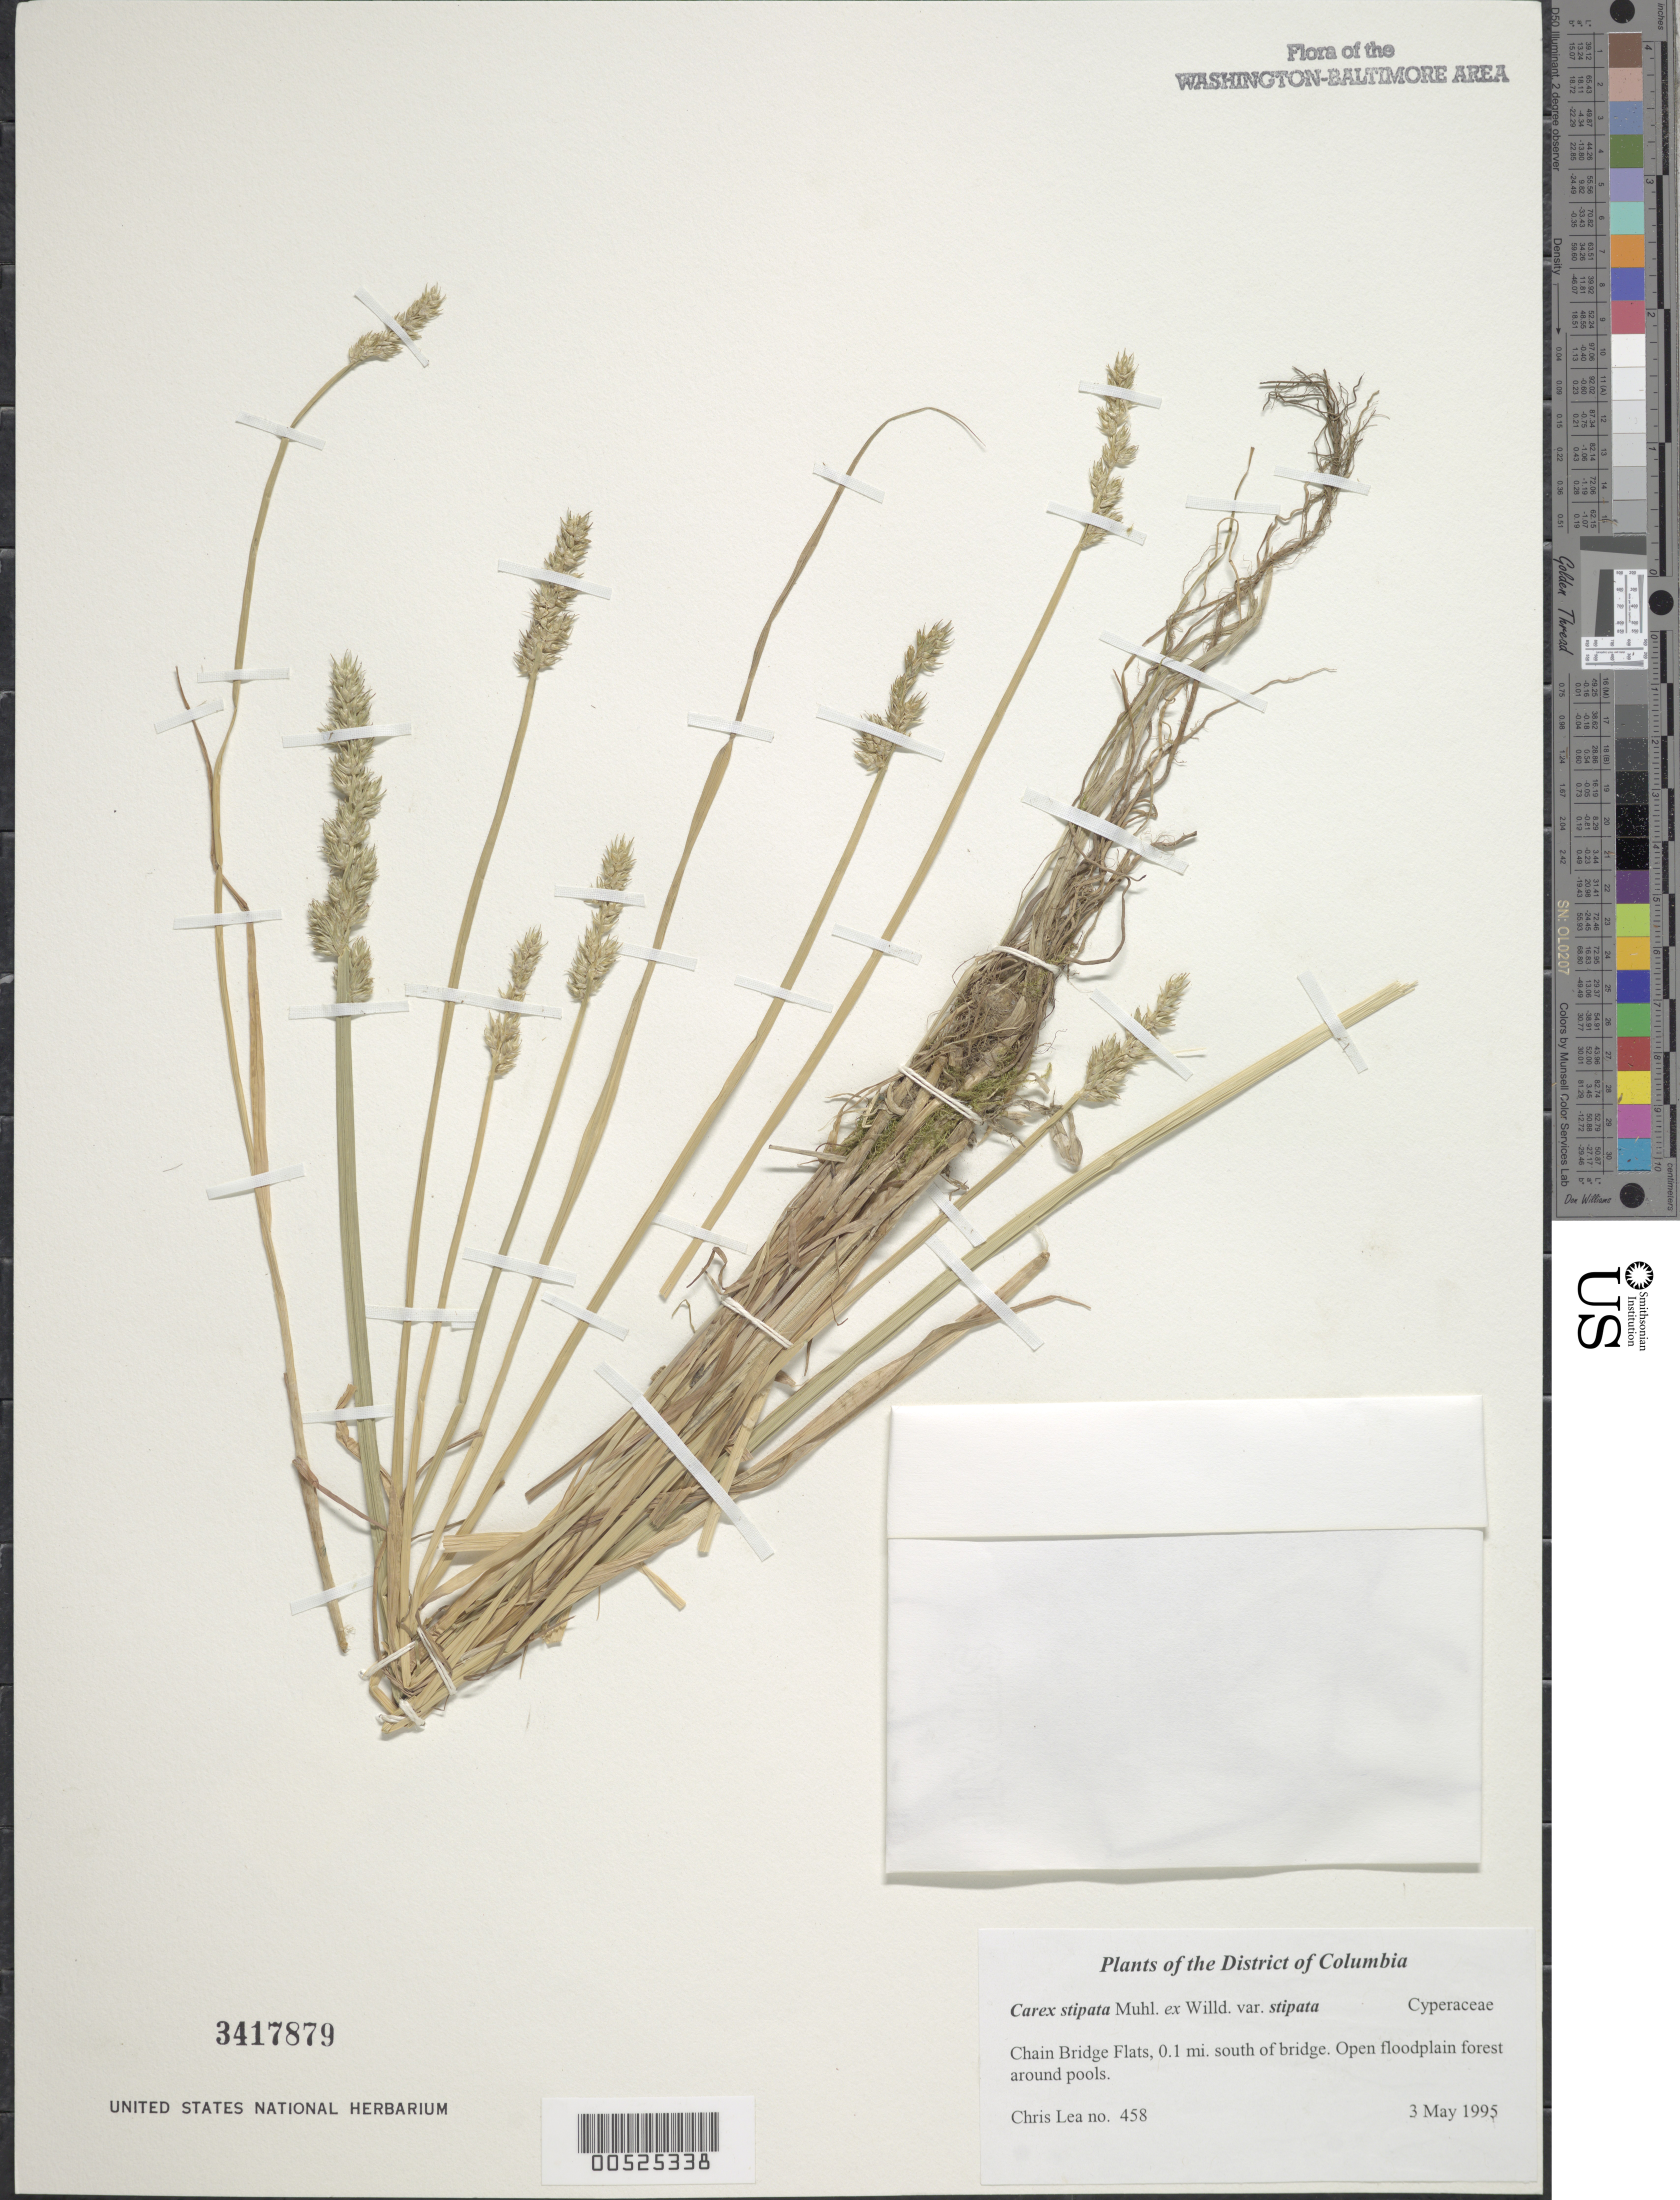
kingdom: Plantae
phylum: Tracheophyta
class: Liliopsida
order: Poales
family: Cyperaceae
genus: Carex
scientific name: Carex stipata var. stipata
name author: Muhl. ex Willd.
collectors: C. Lea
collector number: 458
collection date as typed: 03 May 1995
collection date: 1995-05-03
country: United States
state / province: Maryland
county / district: Montgomery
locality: Chain Bridge Flats, 0.1 mi. south of the bridge.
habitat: Open floodplain forest around pools.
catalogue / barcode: US 3417879